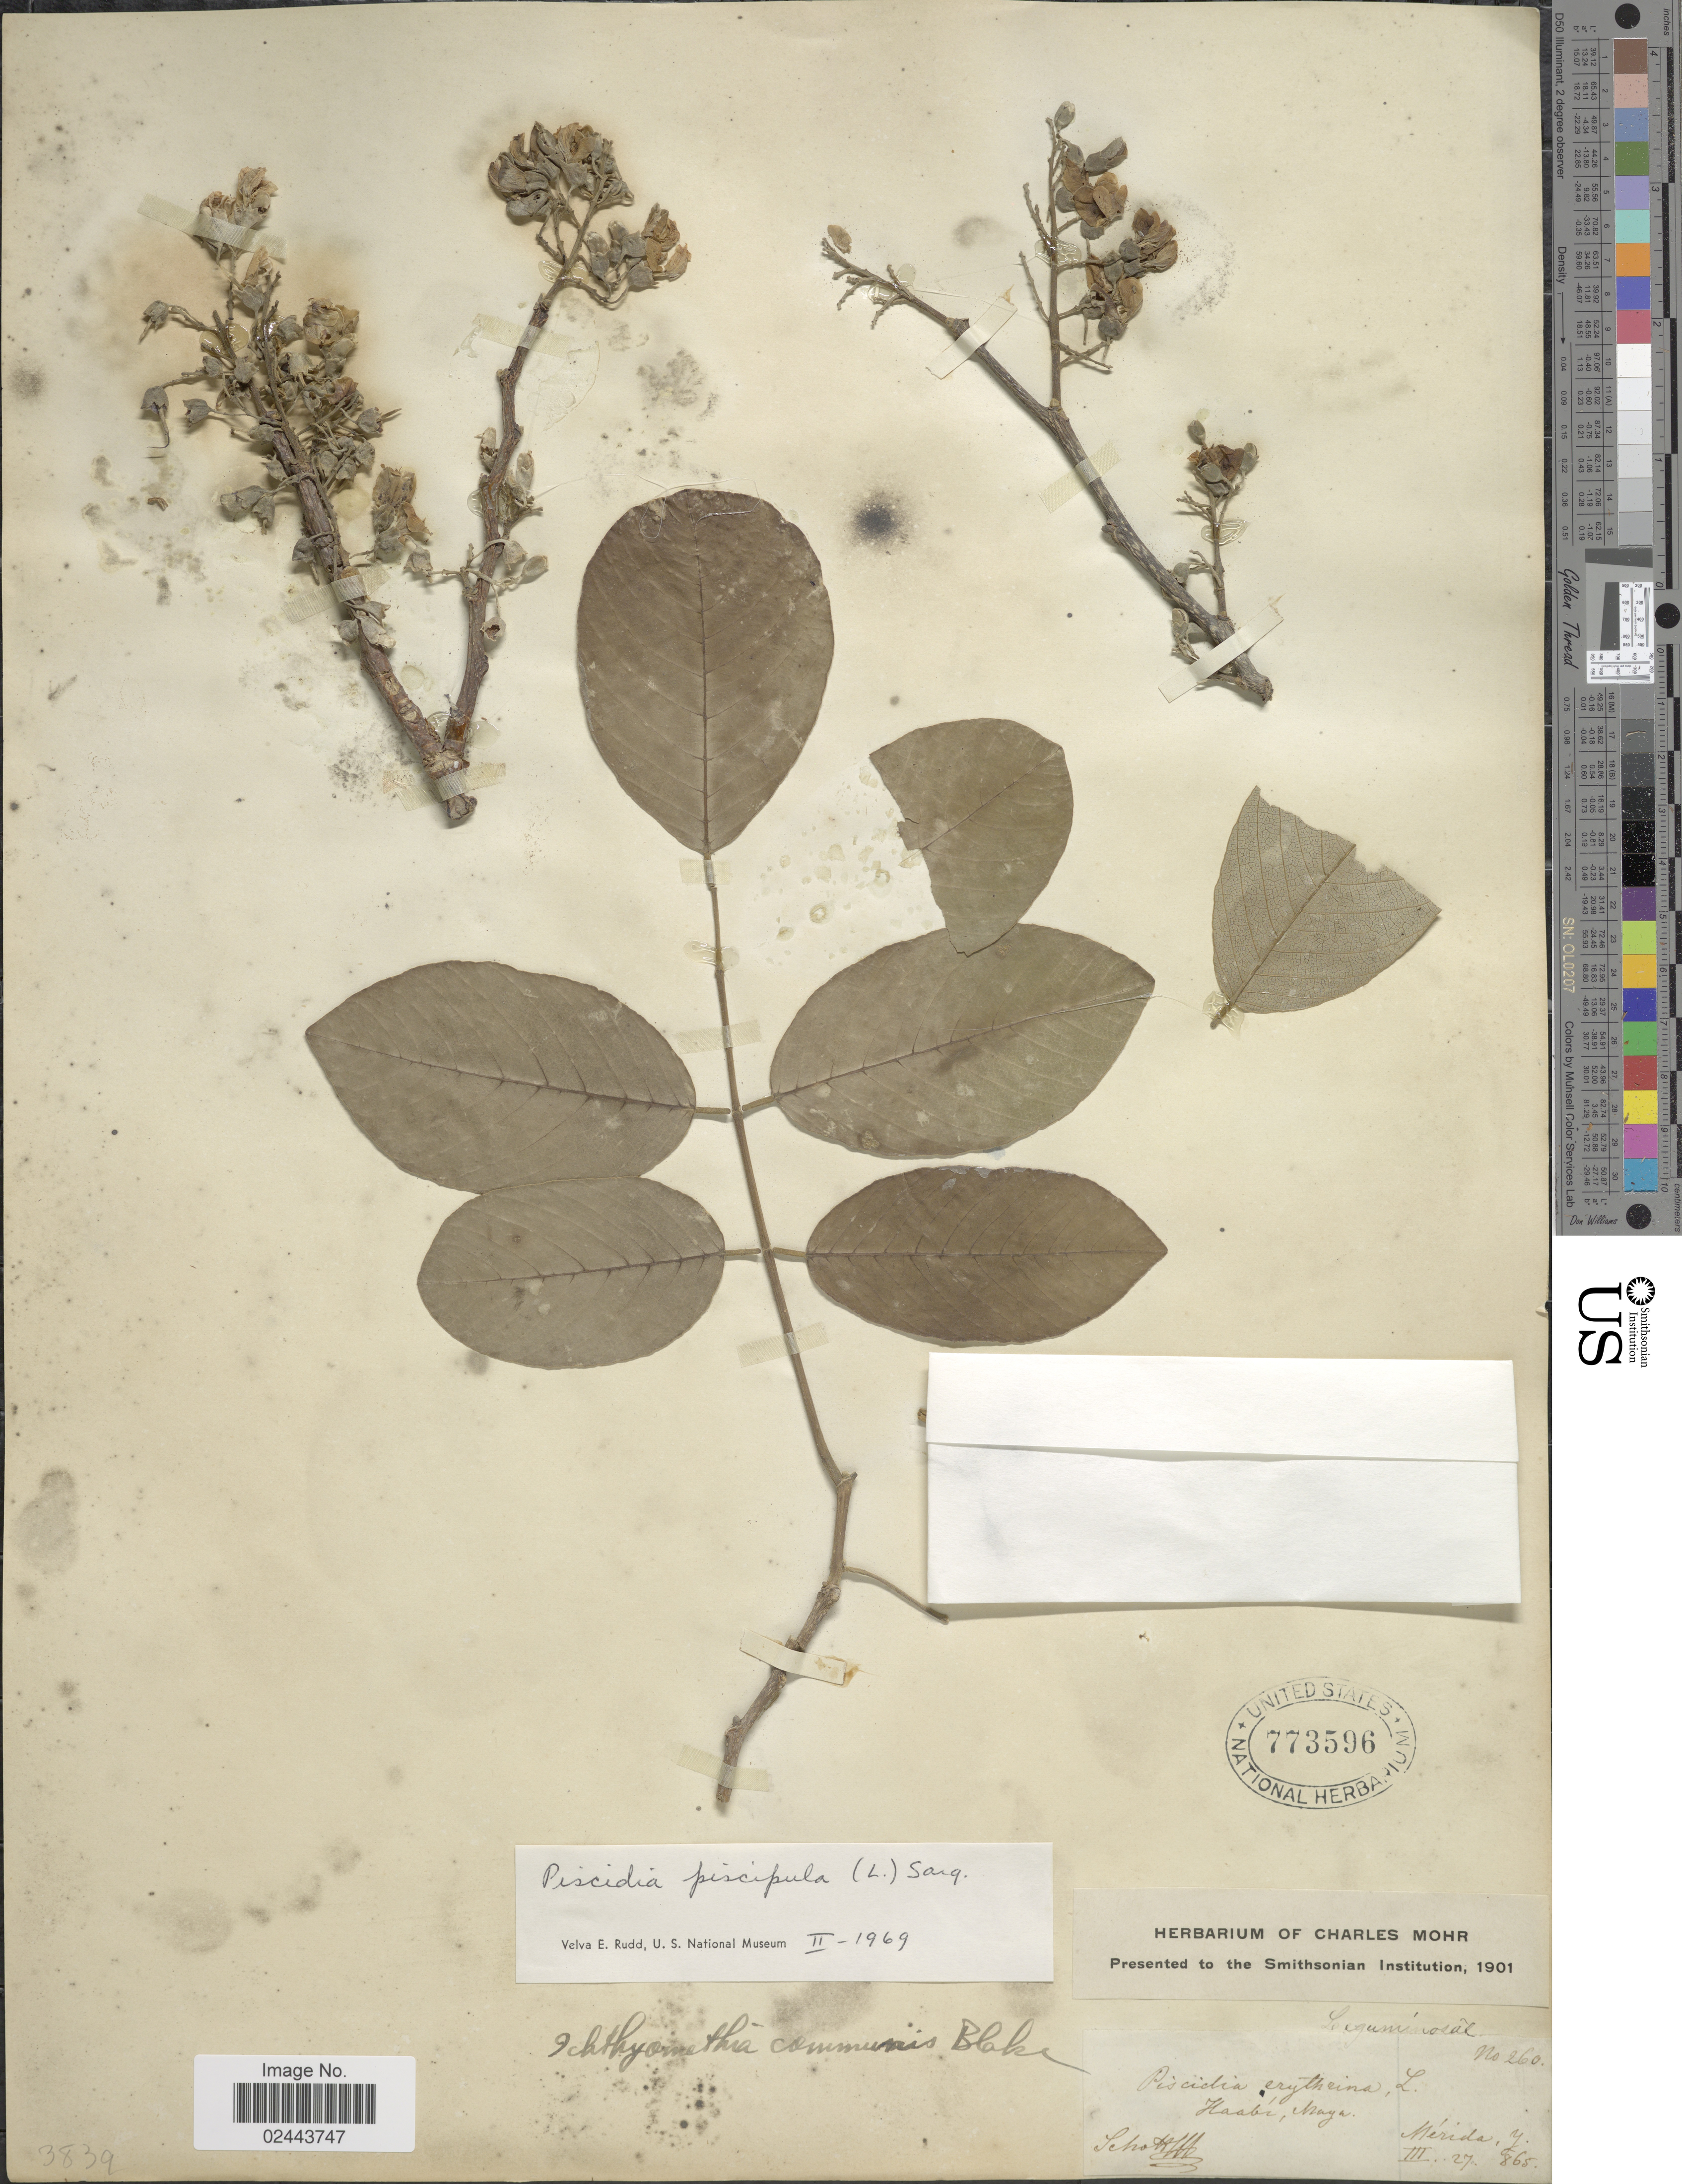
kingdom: Plantae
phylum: Tracheophyta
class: Magnoliopsida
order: Fabales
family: Fabaceae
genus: Piscidia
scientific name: Piscidia piscipula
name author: (L.) Sarg.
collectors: Schott, --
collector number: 260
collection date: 1865-03-27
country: Mexico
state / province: Yucatán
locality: Haabi, Maya, Mérida, Y.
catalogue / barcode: US 773596